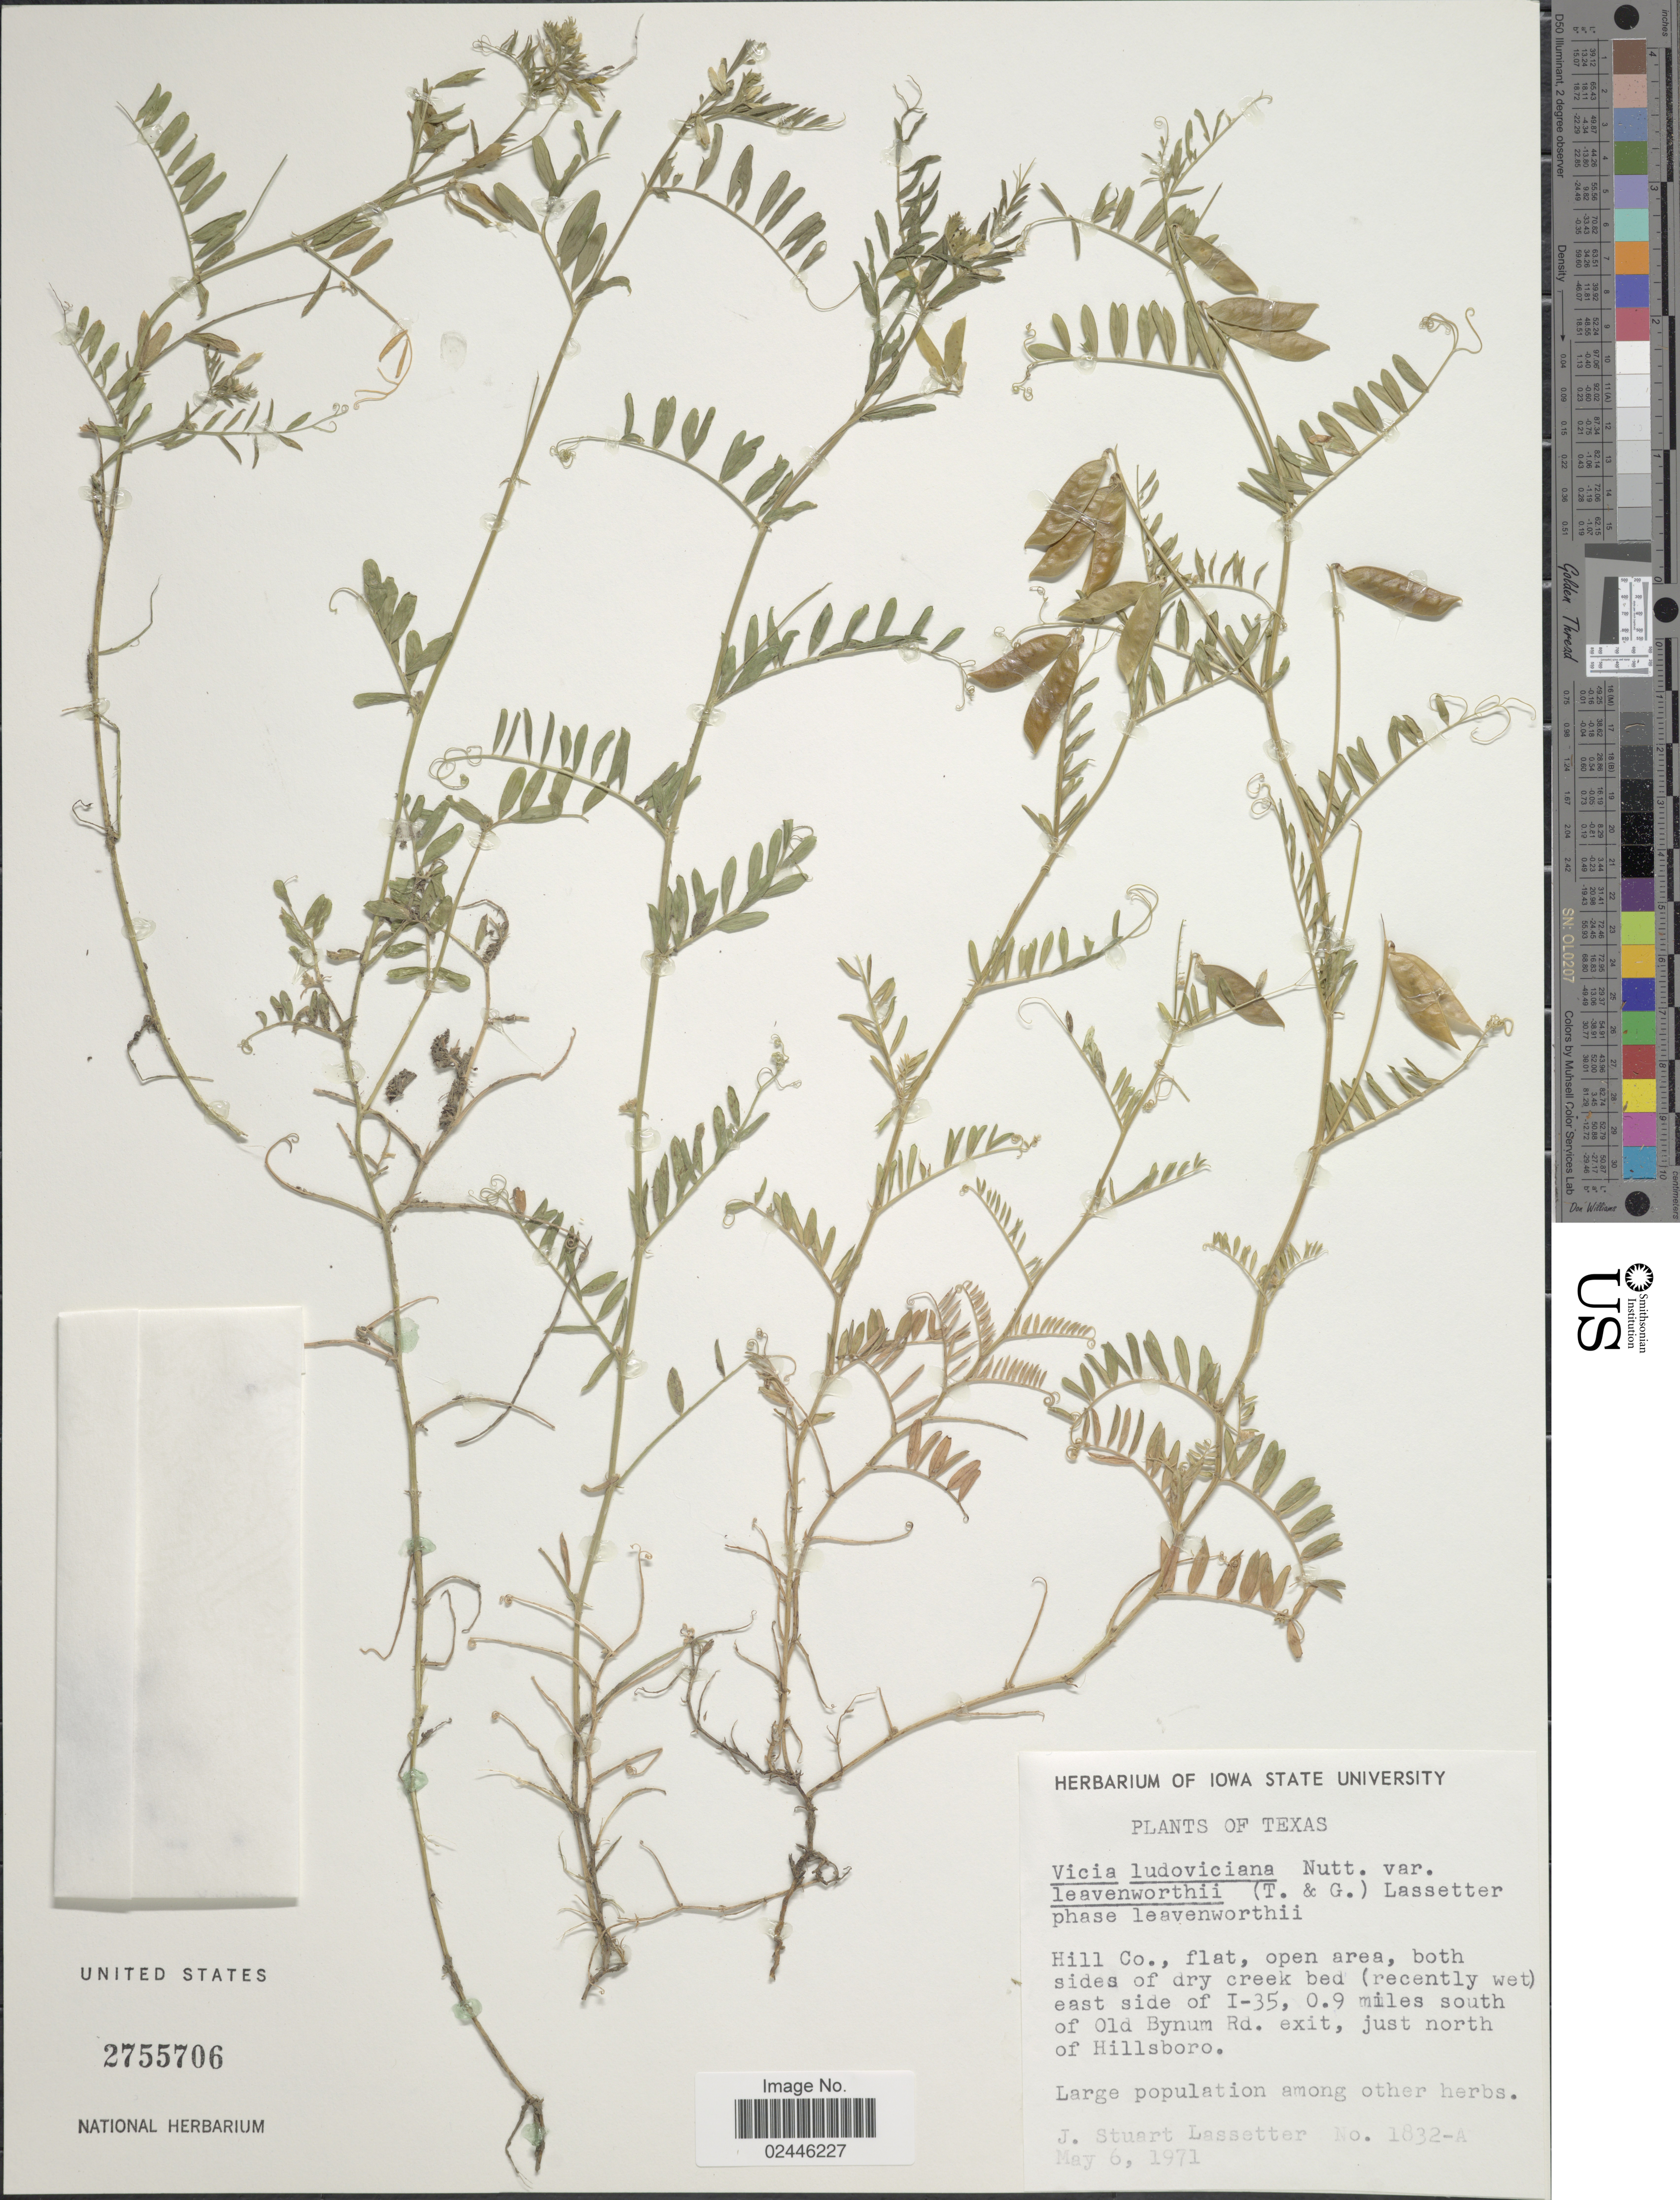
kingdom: Plantae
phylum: Tracheophyta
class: Magnoliopsida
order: Fabales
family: Fabaceae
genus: Vicia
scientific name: Vicia ludoviciana var. leavenworthii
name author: (Torr. & A. Gray) Broich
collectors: J. Lassetter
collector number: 1832-A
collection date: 1971-05-06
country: United States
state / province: Texas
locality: Hill Co., flat open area, both sides of dry creek bed (recently wet) east side of I-35, 0.9 miles south of Old Bynum Rd. exit, just north of Hillsboro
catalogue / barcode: US 2755706